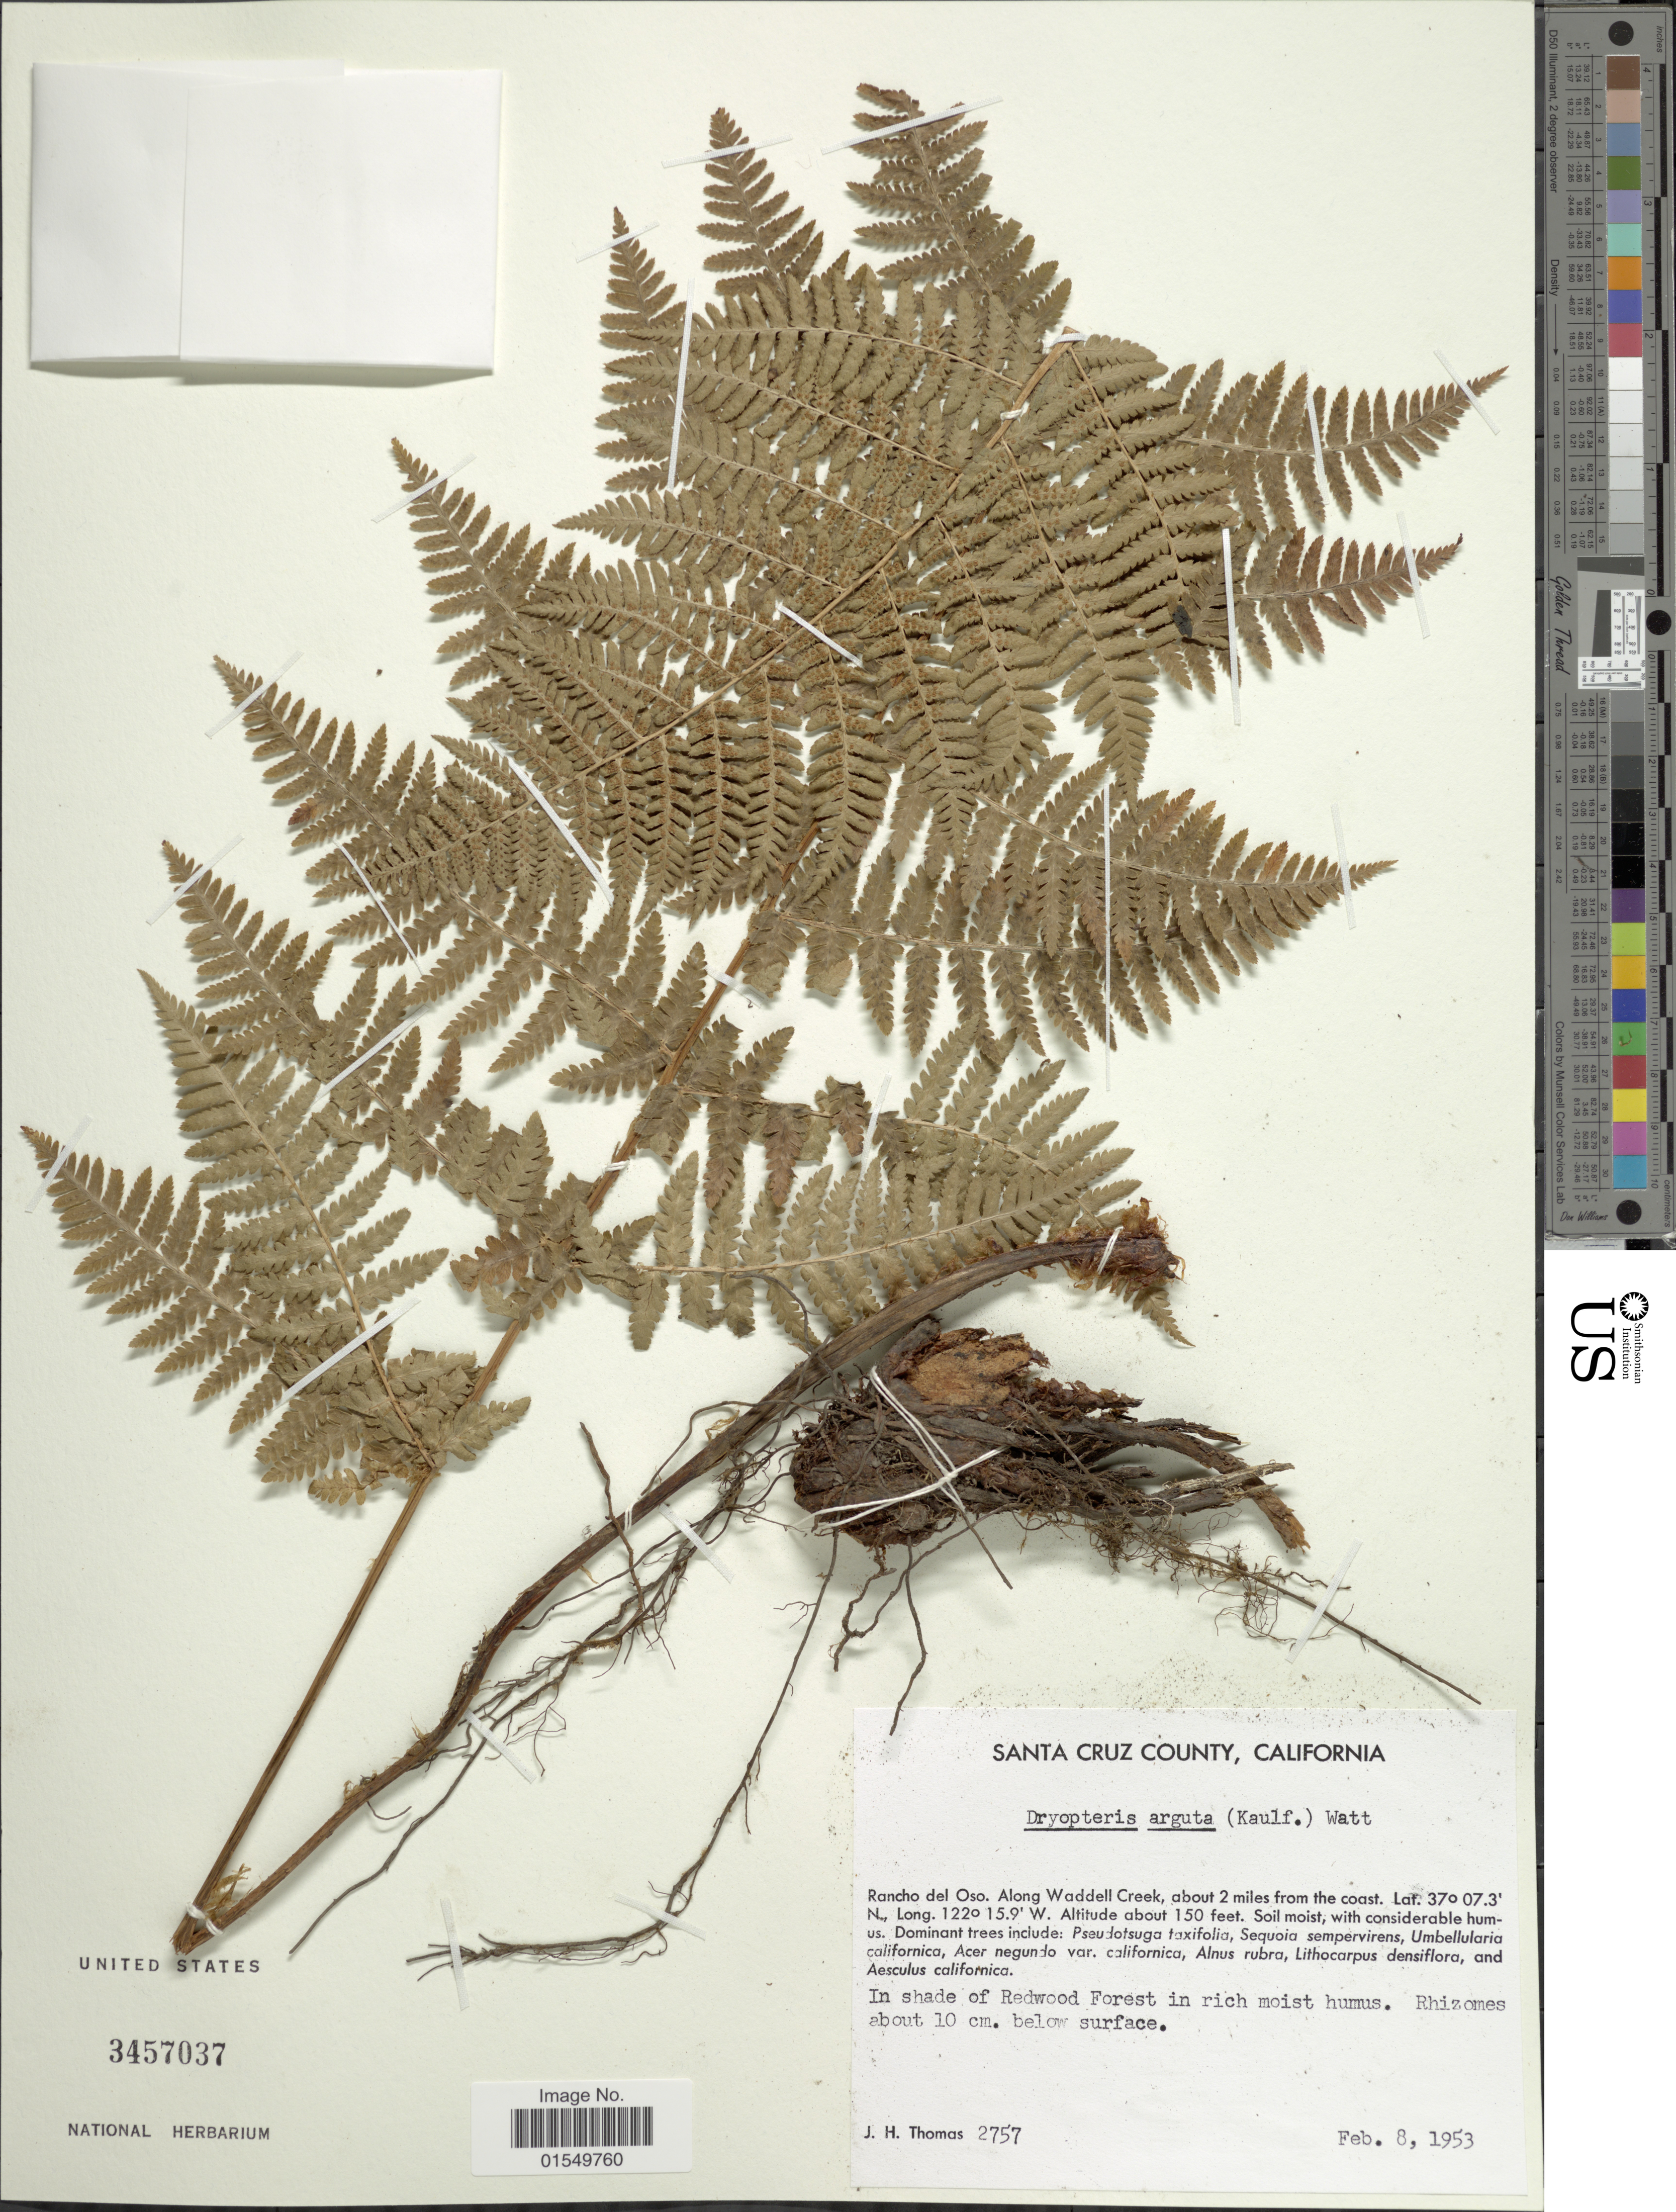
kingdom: Plantae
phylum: Tracheophyta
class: Polypodiopsida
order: Polypodiales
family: Dryopteridaceae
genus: Dryopteris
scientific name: Dryopteris arguta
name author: (Kaulf.) Maxon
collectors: J. H. Thomas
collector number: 2757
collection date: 1953-02-08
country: United States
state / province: California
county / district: Santa Cruz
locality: Santa Cruz County, Rancho del Oso. Along Waddell Creek, about 2 miles from the coast, in shade of Redwood Forest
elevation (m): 46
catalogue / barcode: US 3457037